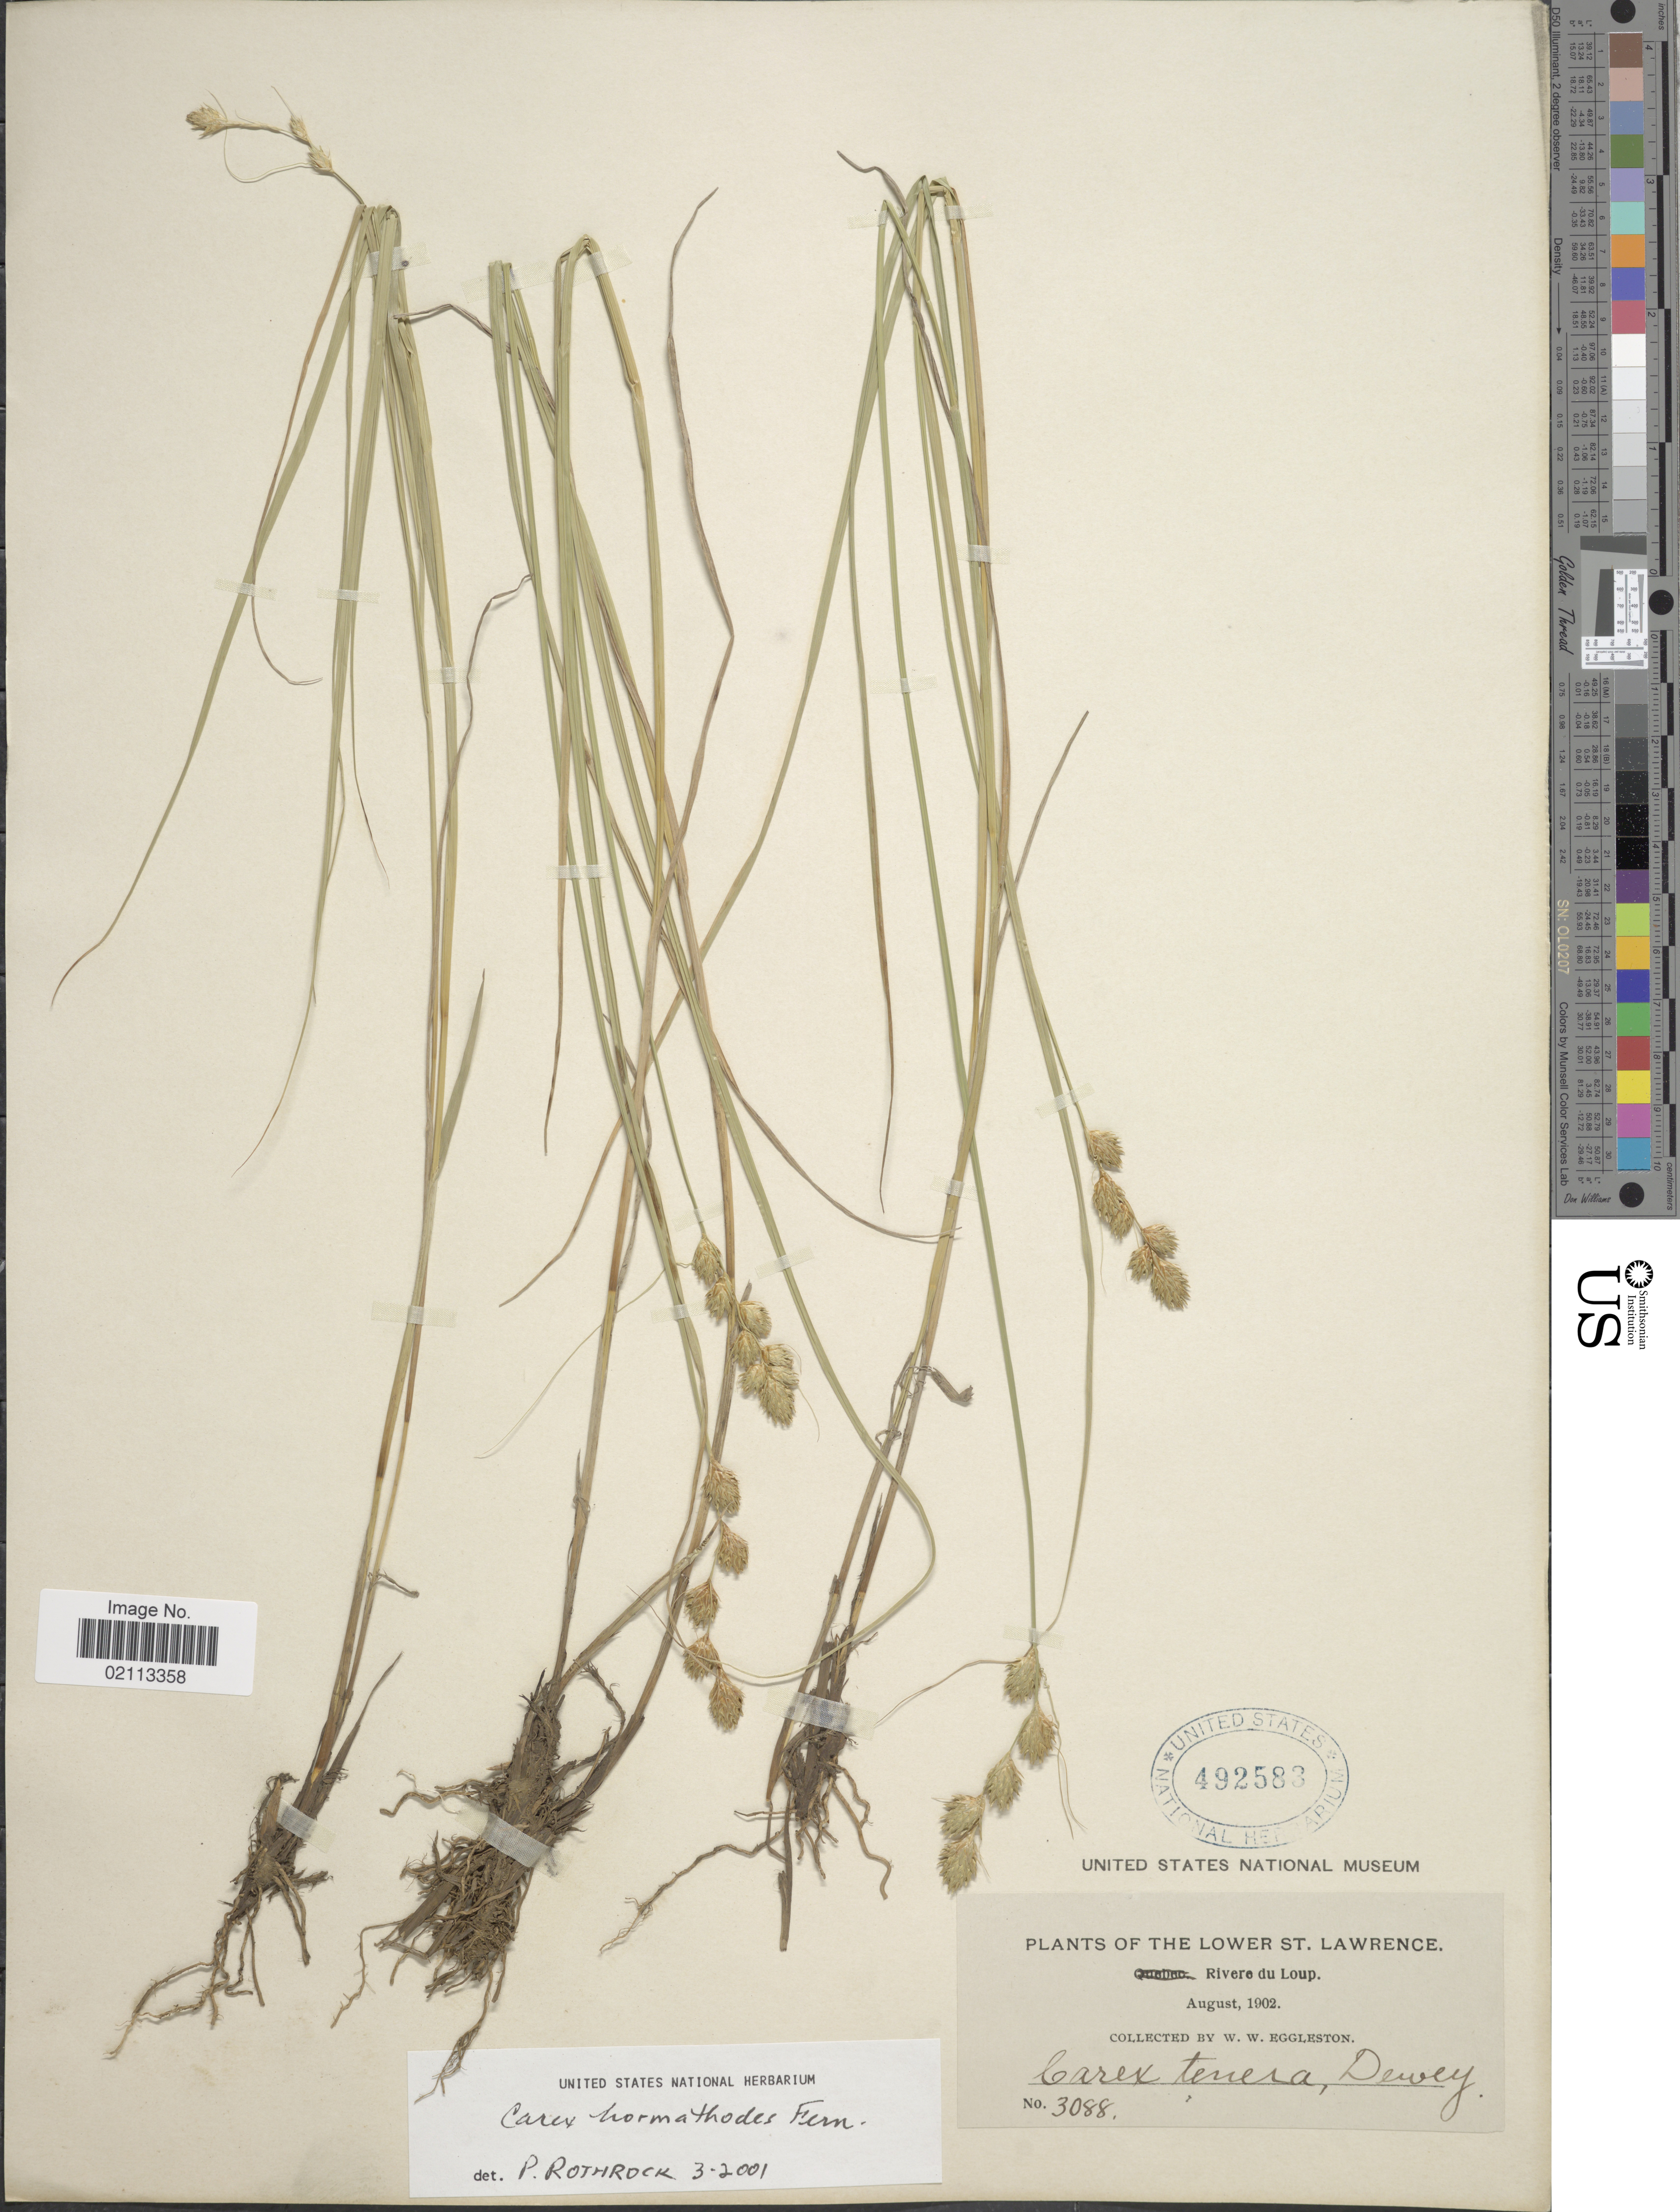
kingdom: Plantae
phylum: Tracheophyta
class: Liliopsida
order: Poales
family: Cyperaceae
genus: Carex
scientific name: Carex hormathodes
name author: Fernald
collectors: W. W. Eggleston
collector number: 3088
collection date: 1902-08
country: Canada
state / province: Quebec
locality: The Lower St Lawrence, Riviere du Loup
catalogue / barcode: US 492583